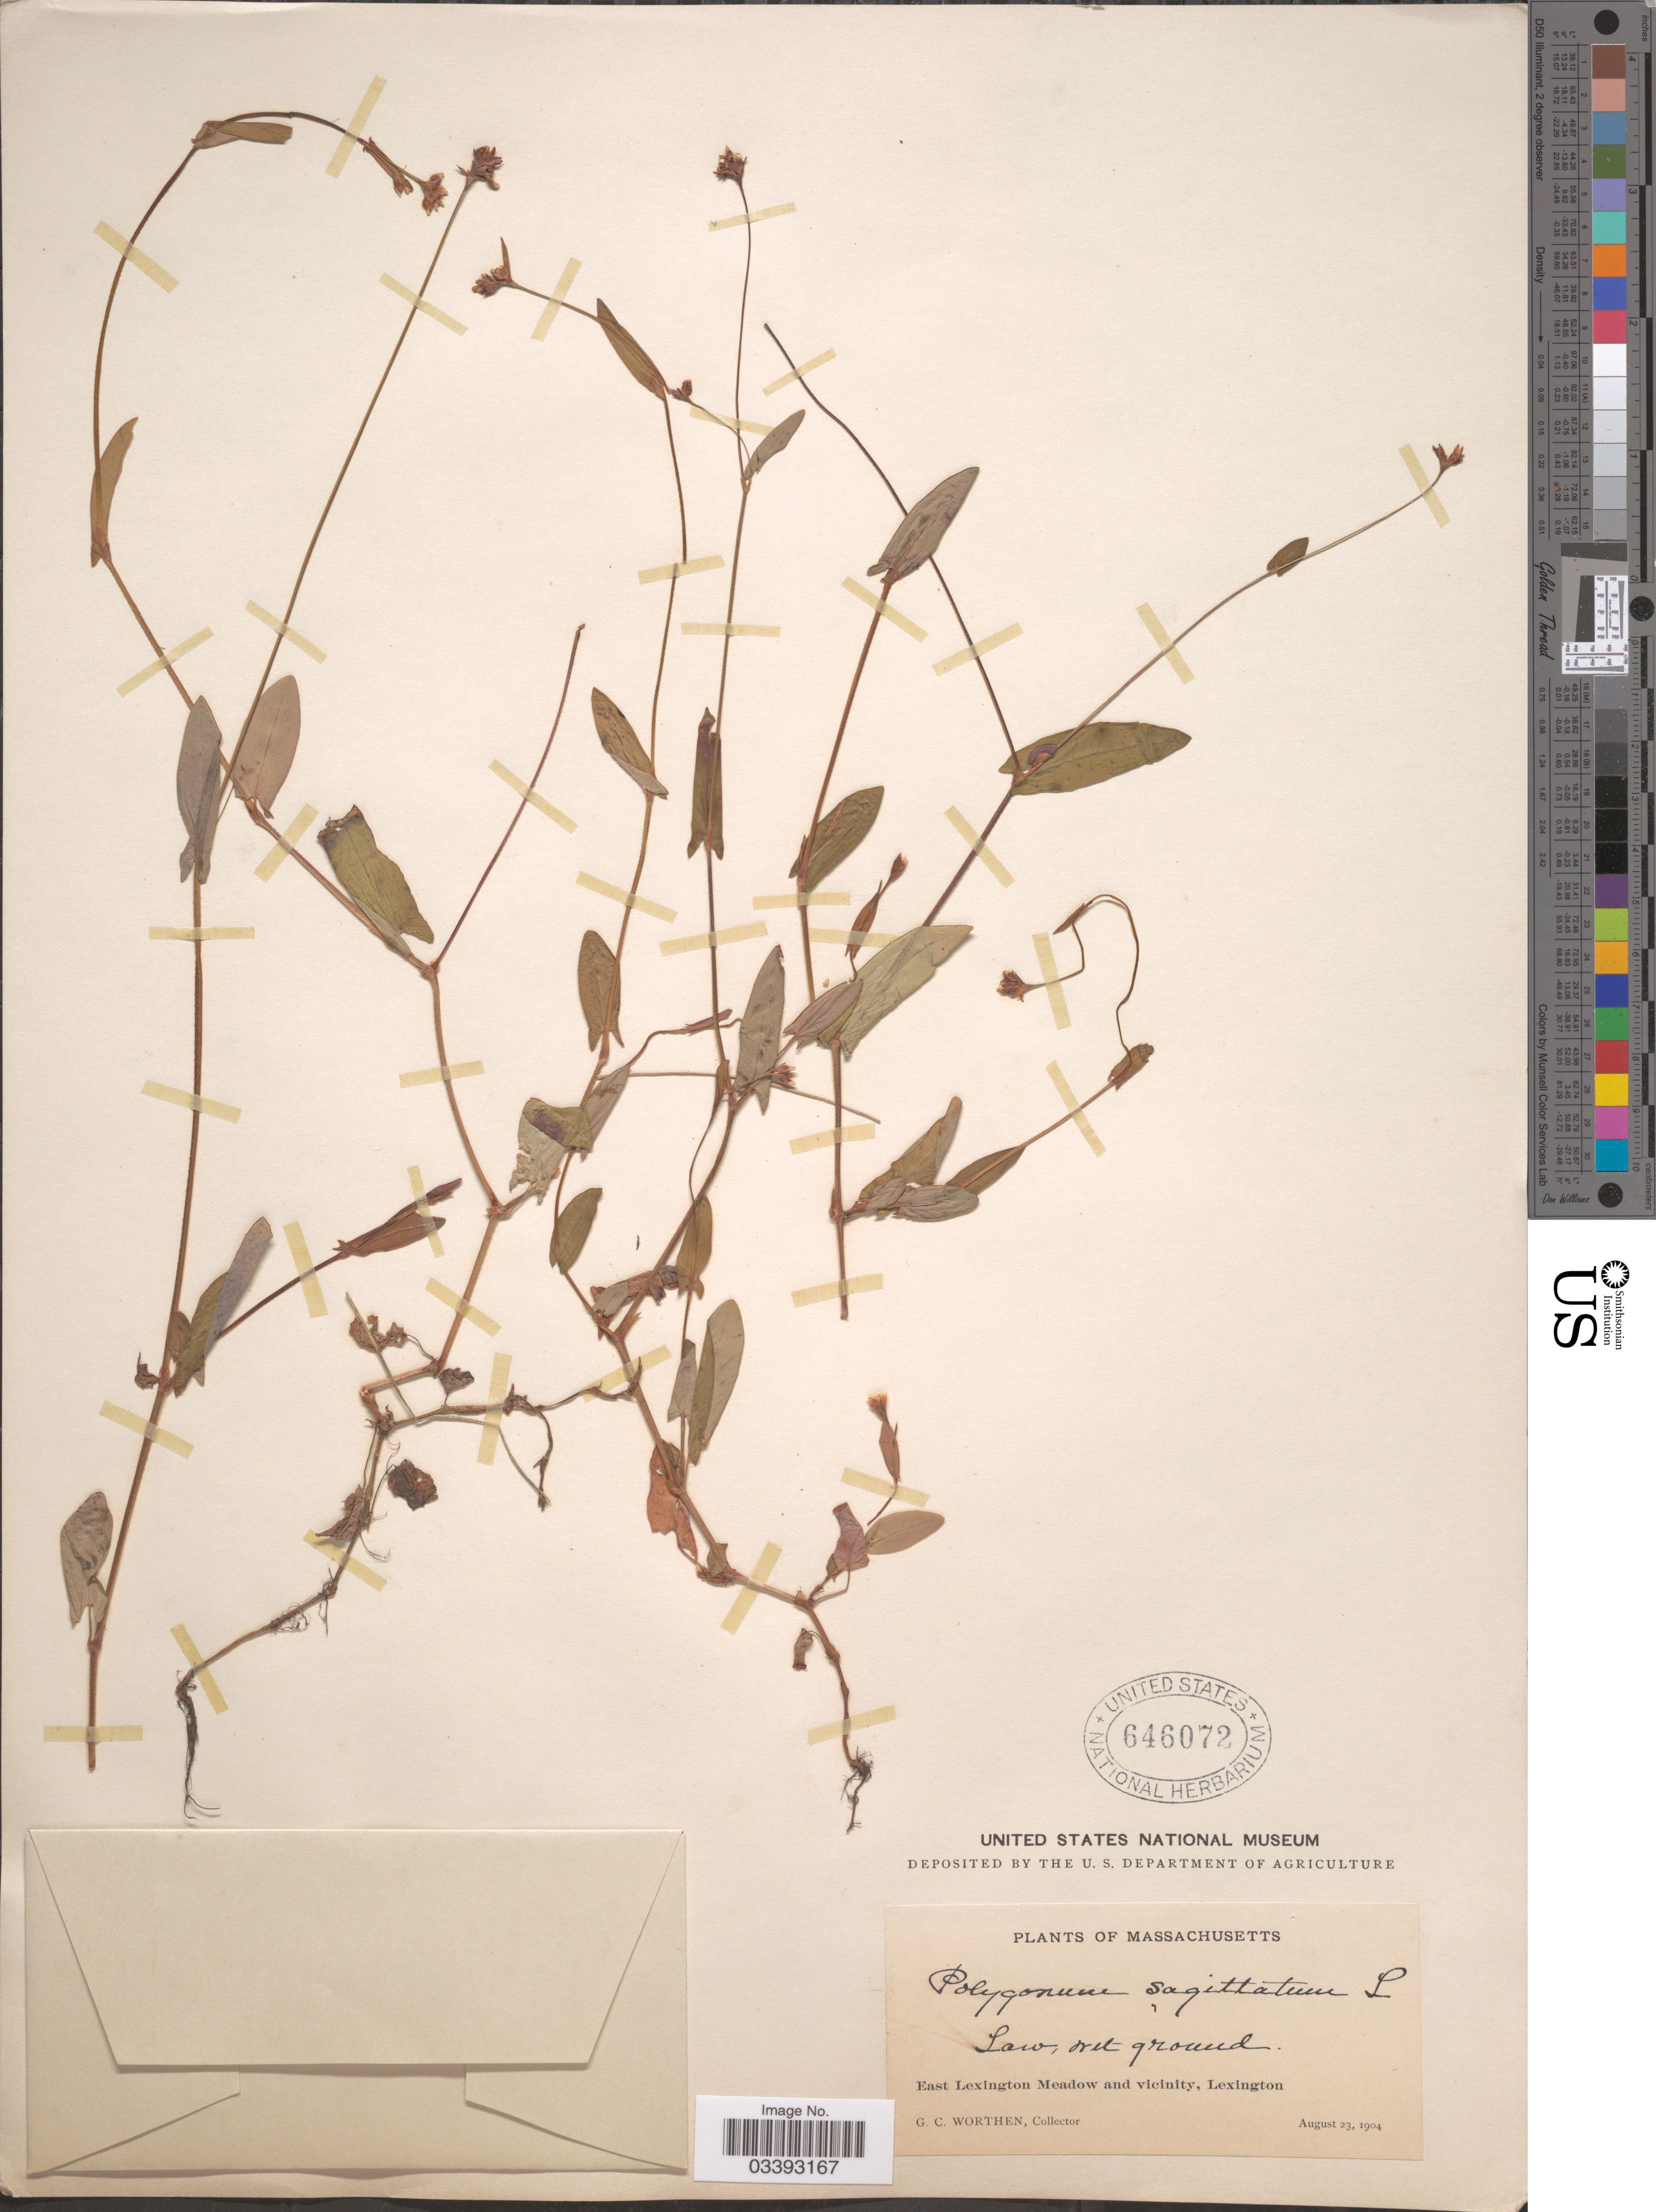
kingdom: Plantae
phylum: Tracheophyta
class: Magnoliopsida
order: Caryophyllales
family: Polygonaceae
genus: Persicaria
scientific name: Persicaria sagittata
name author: (L.) H. Gross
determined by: Atha, D. E.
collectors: G. Worthen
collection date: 1904-08-23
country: United States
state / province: Massachusetts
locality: East Lexington Meadow and vicinity, Lexington.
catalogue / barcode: US 646072